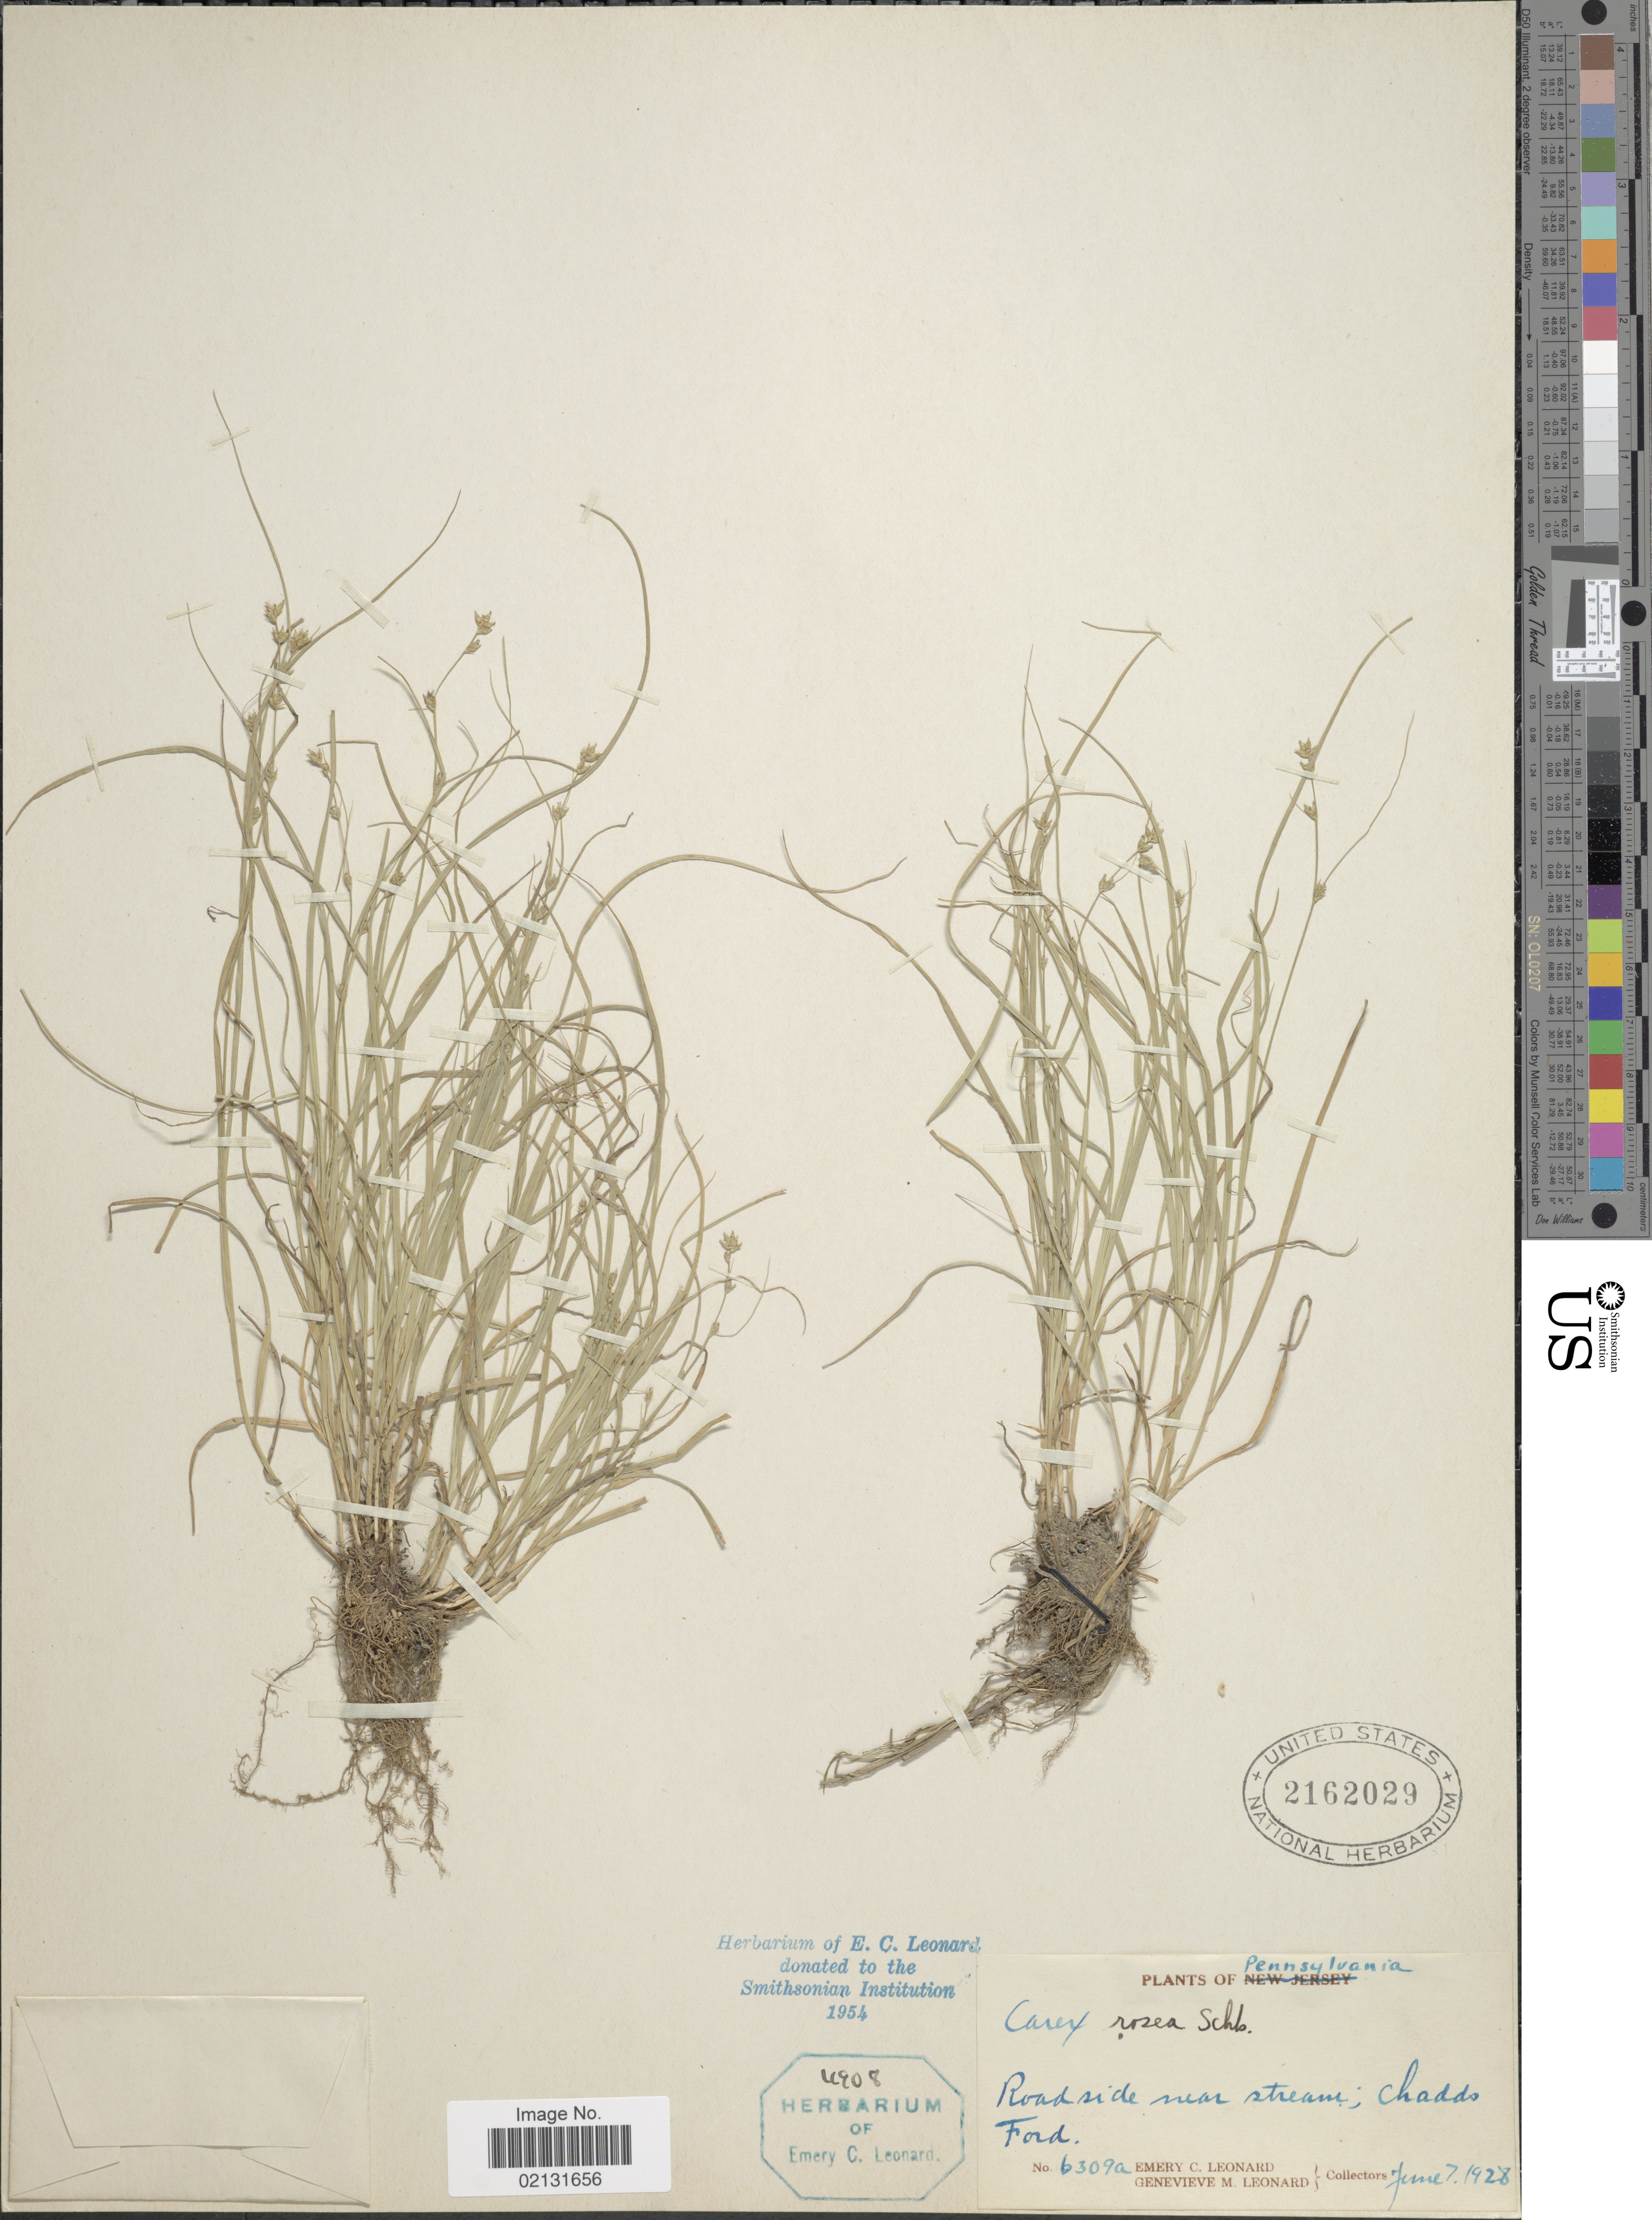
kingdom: Plantae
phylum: Tracheophyta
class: Liliopsida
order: Poales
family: Cyperaceae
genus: Carex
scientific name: Carex rosea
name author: Willd.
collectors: E. C. Leonard & G. M. Leonard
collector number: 6309a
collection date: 1928-06-07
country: United States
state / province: Pennsylvania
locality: Roadside near stream; Chadds Ford.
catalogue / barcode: US 2162029